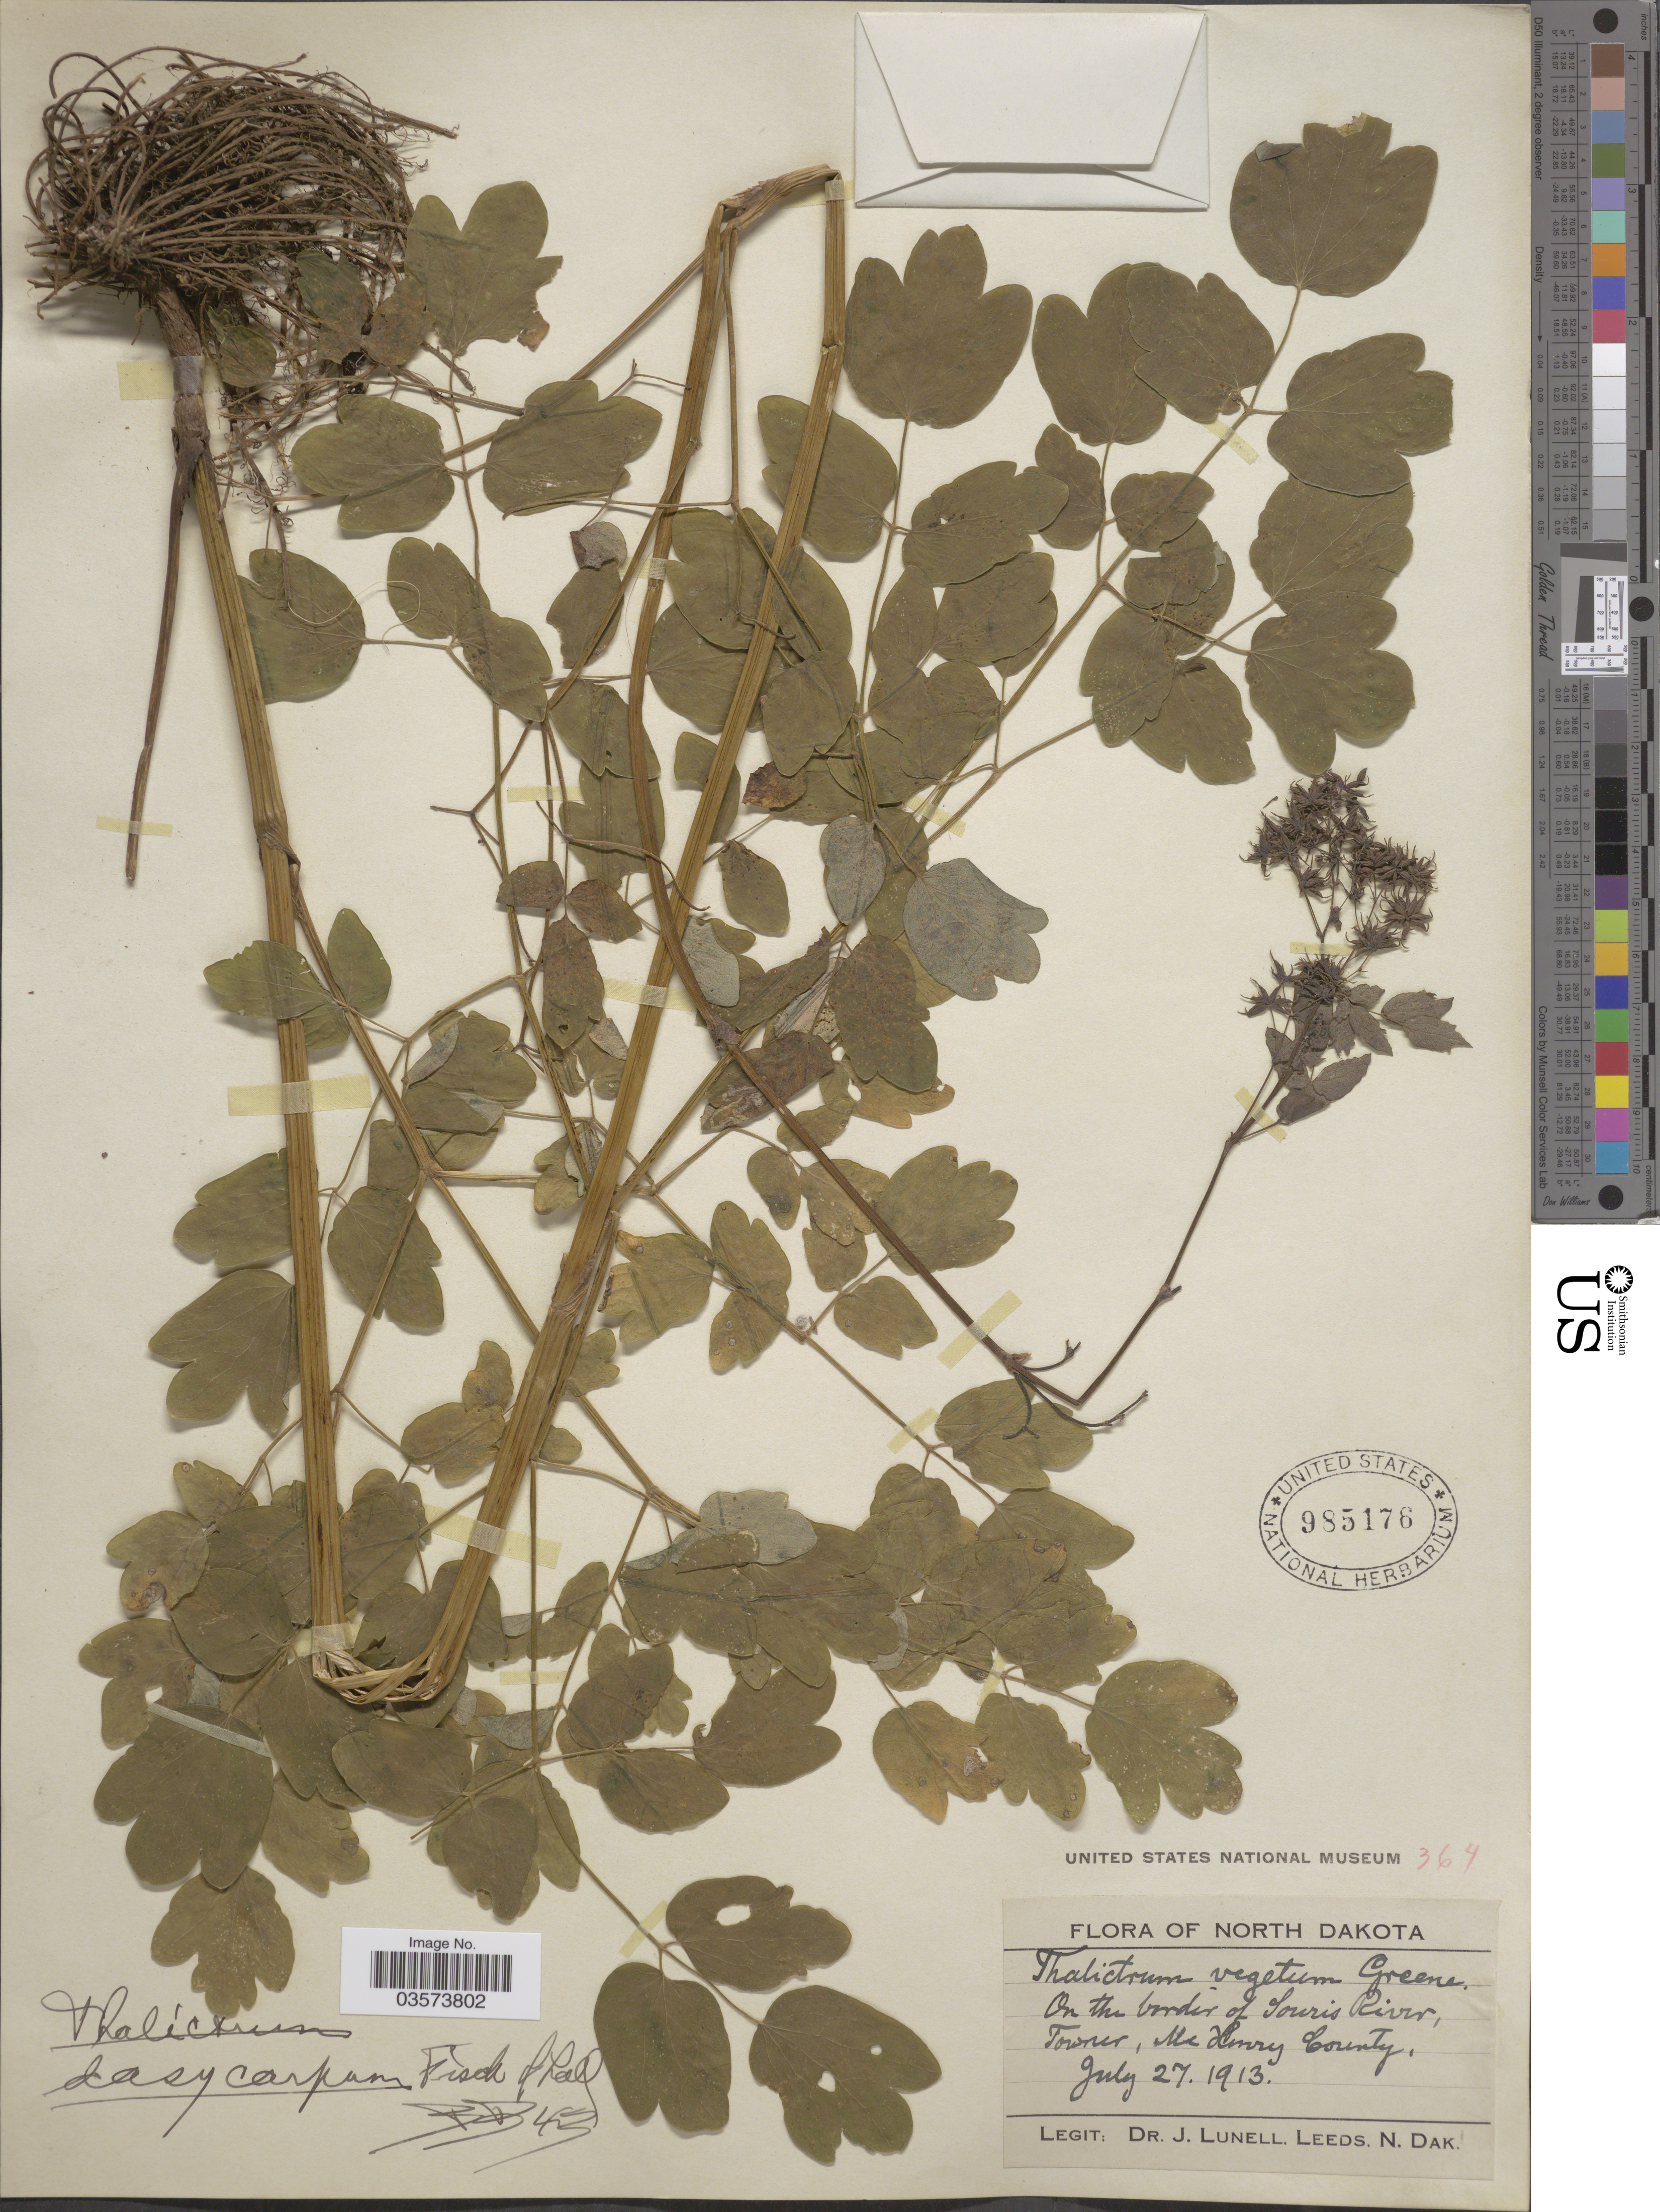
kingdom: Plantae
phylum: Tracheophyta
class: Magnoliopsida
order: Ranunculales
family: Ranunculaceae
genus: Thalictrum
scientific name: Thalictrum dasycarpum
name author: Fisch. & Avé-Lall.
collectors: J. Lunell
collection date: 1913-07-27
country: United States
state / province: North Dakota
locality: On the border of Souris River, Towner, Mc Henry County.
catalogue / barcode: US 985176